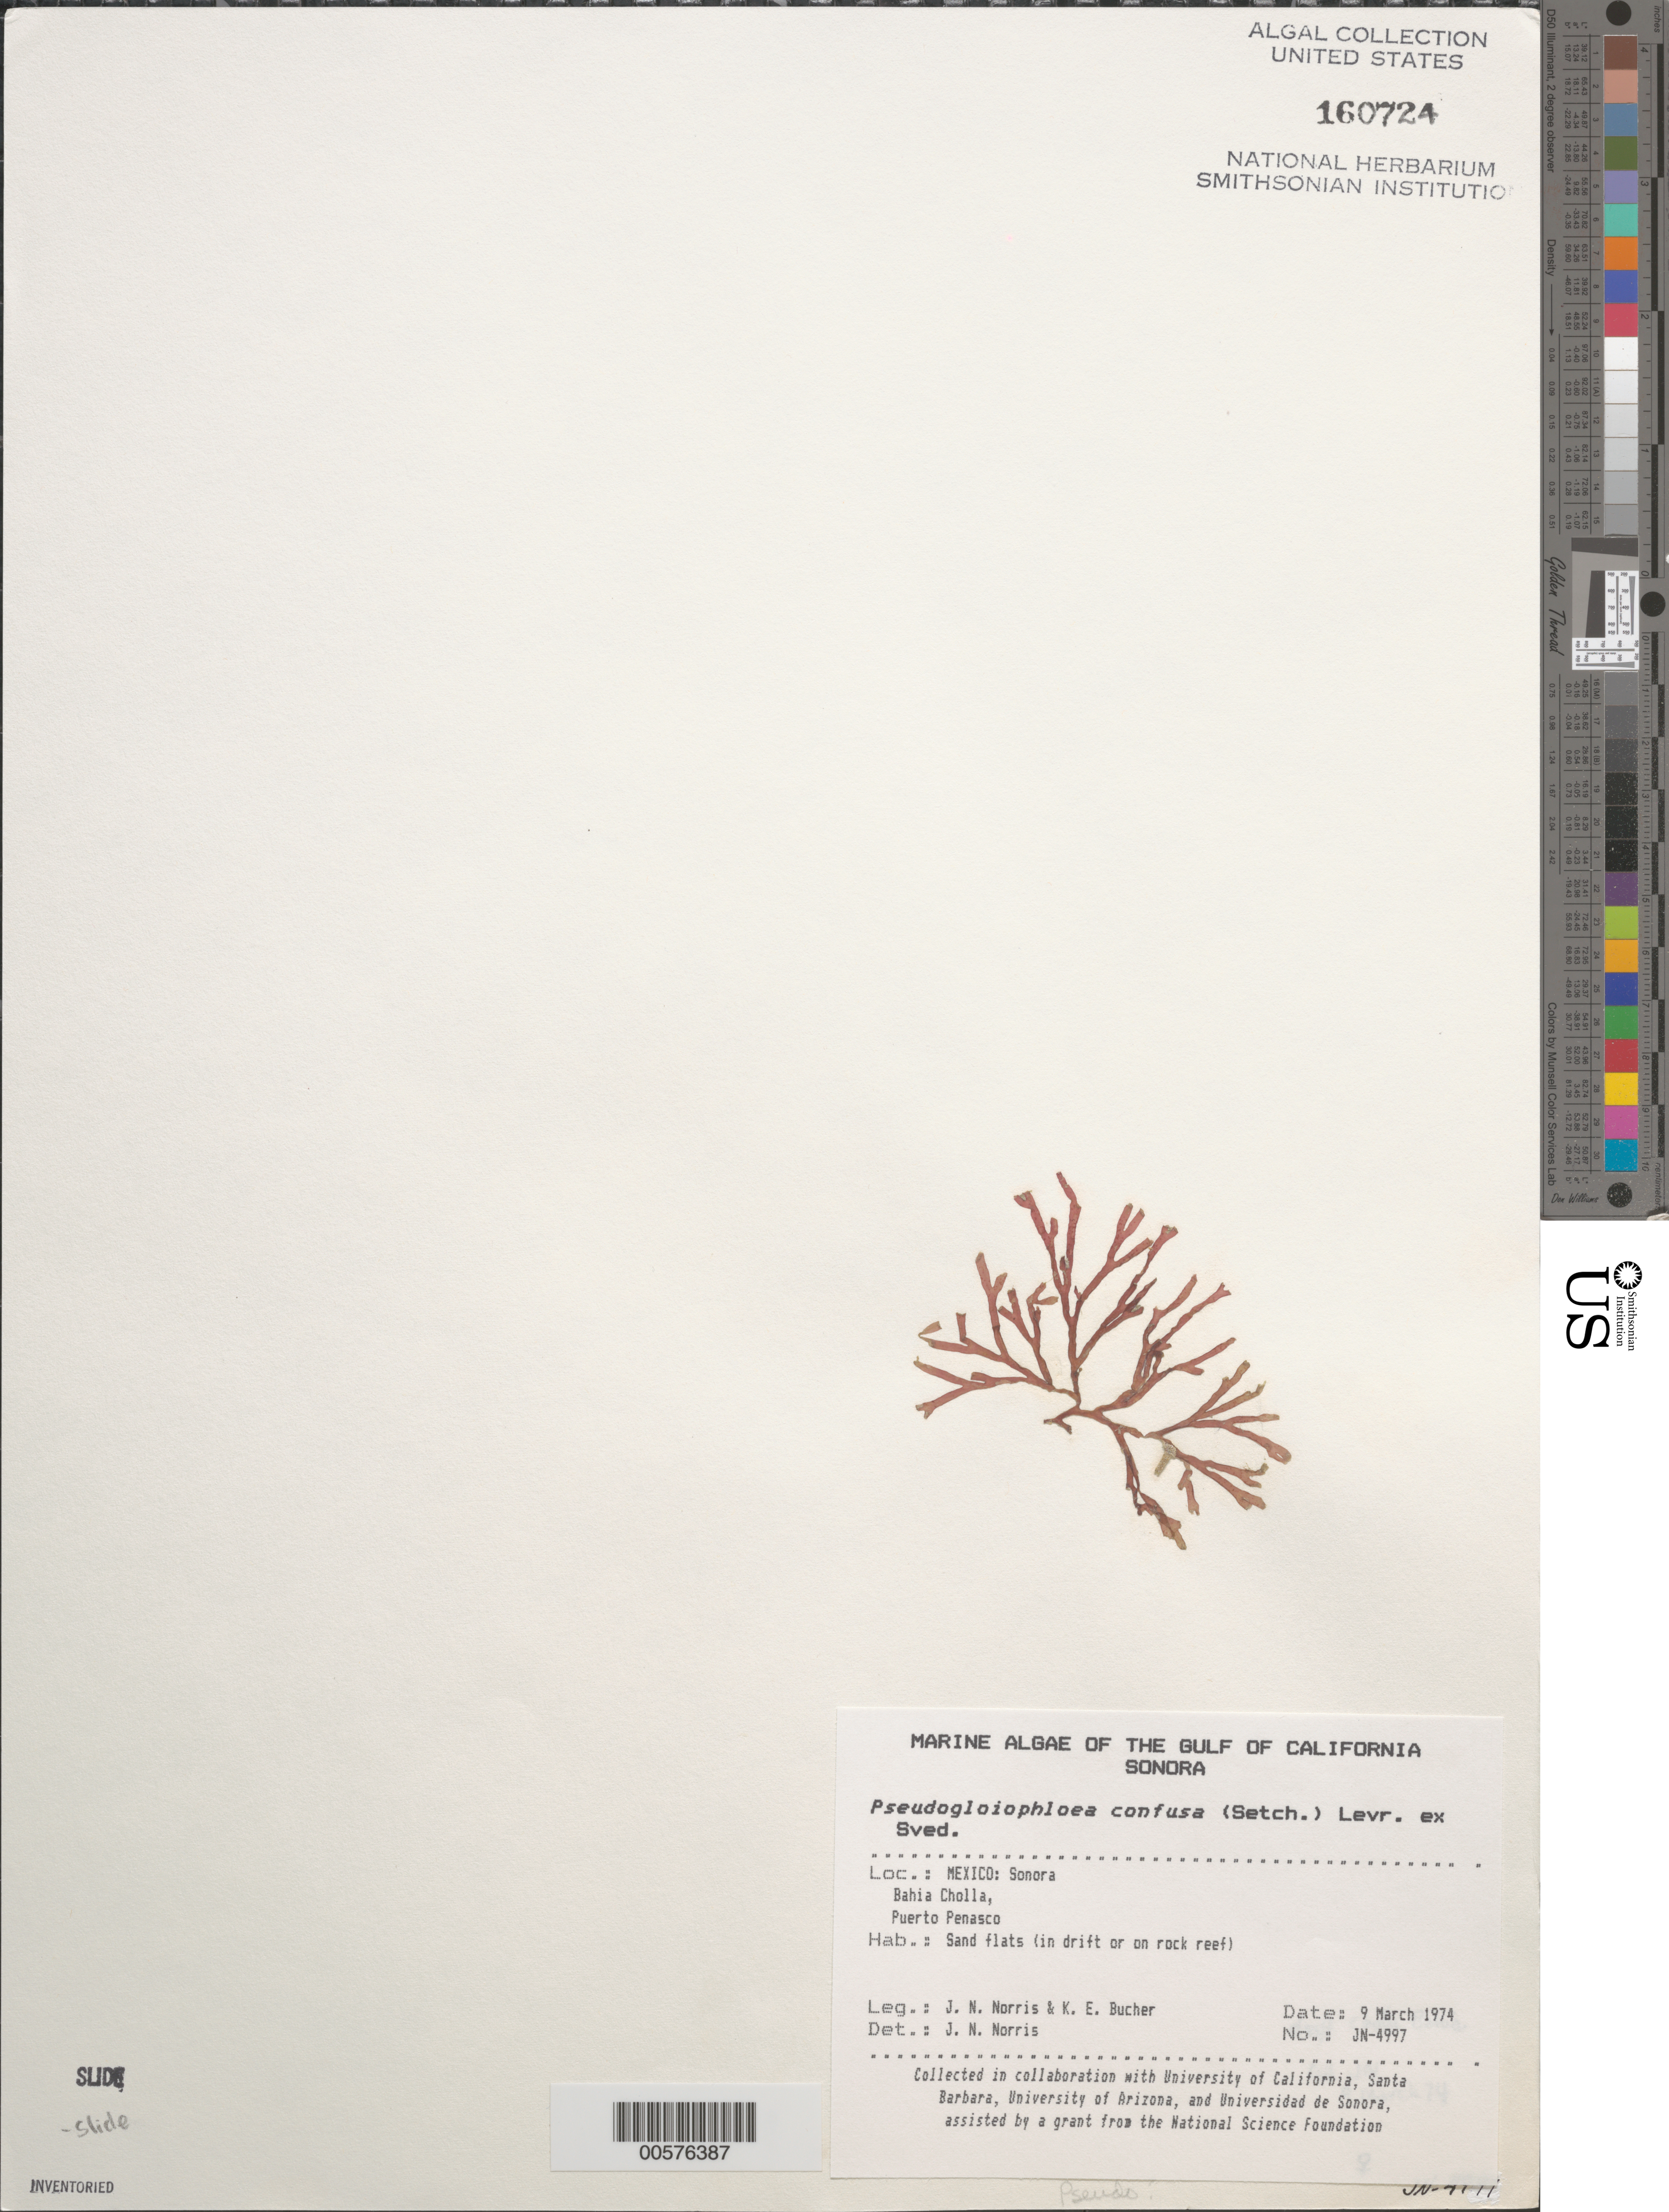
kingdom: Plantae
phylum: Rhodophyta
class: Florideophyceae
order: Nemaliales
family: Scinaiaceae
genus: Scinaia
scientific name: Scinaia confusa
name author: (Setch.) Huisman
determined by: Algae name updating Project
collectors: J. N. Norris & K. E. Bucher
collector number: JN-4997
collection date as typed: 09 Mar 1974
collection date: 1974-03-09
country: Mexico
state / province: Sonora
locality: Bahia Cholla, Puerto Penasco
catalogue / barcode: US 160724